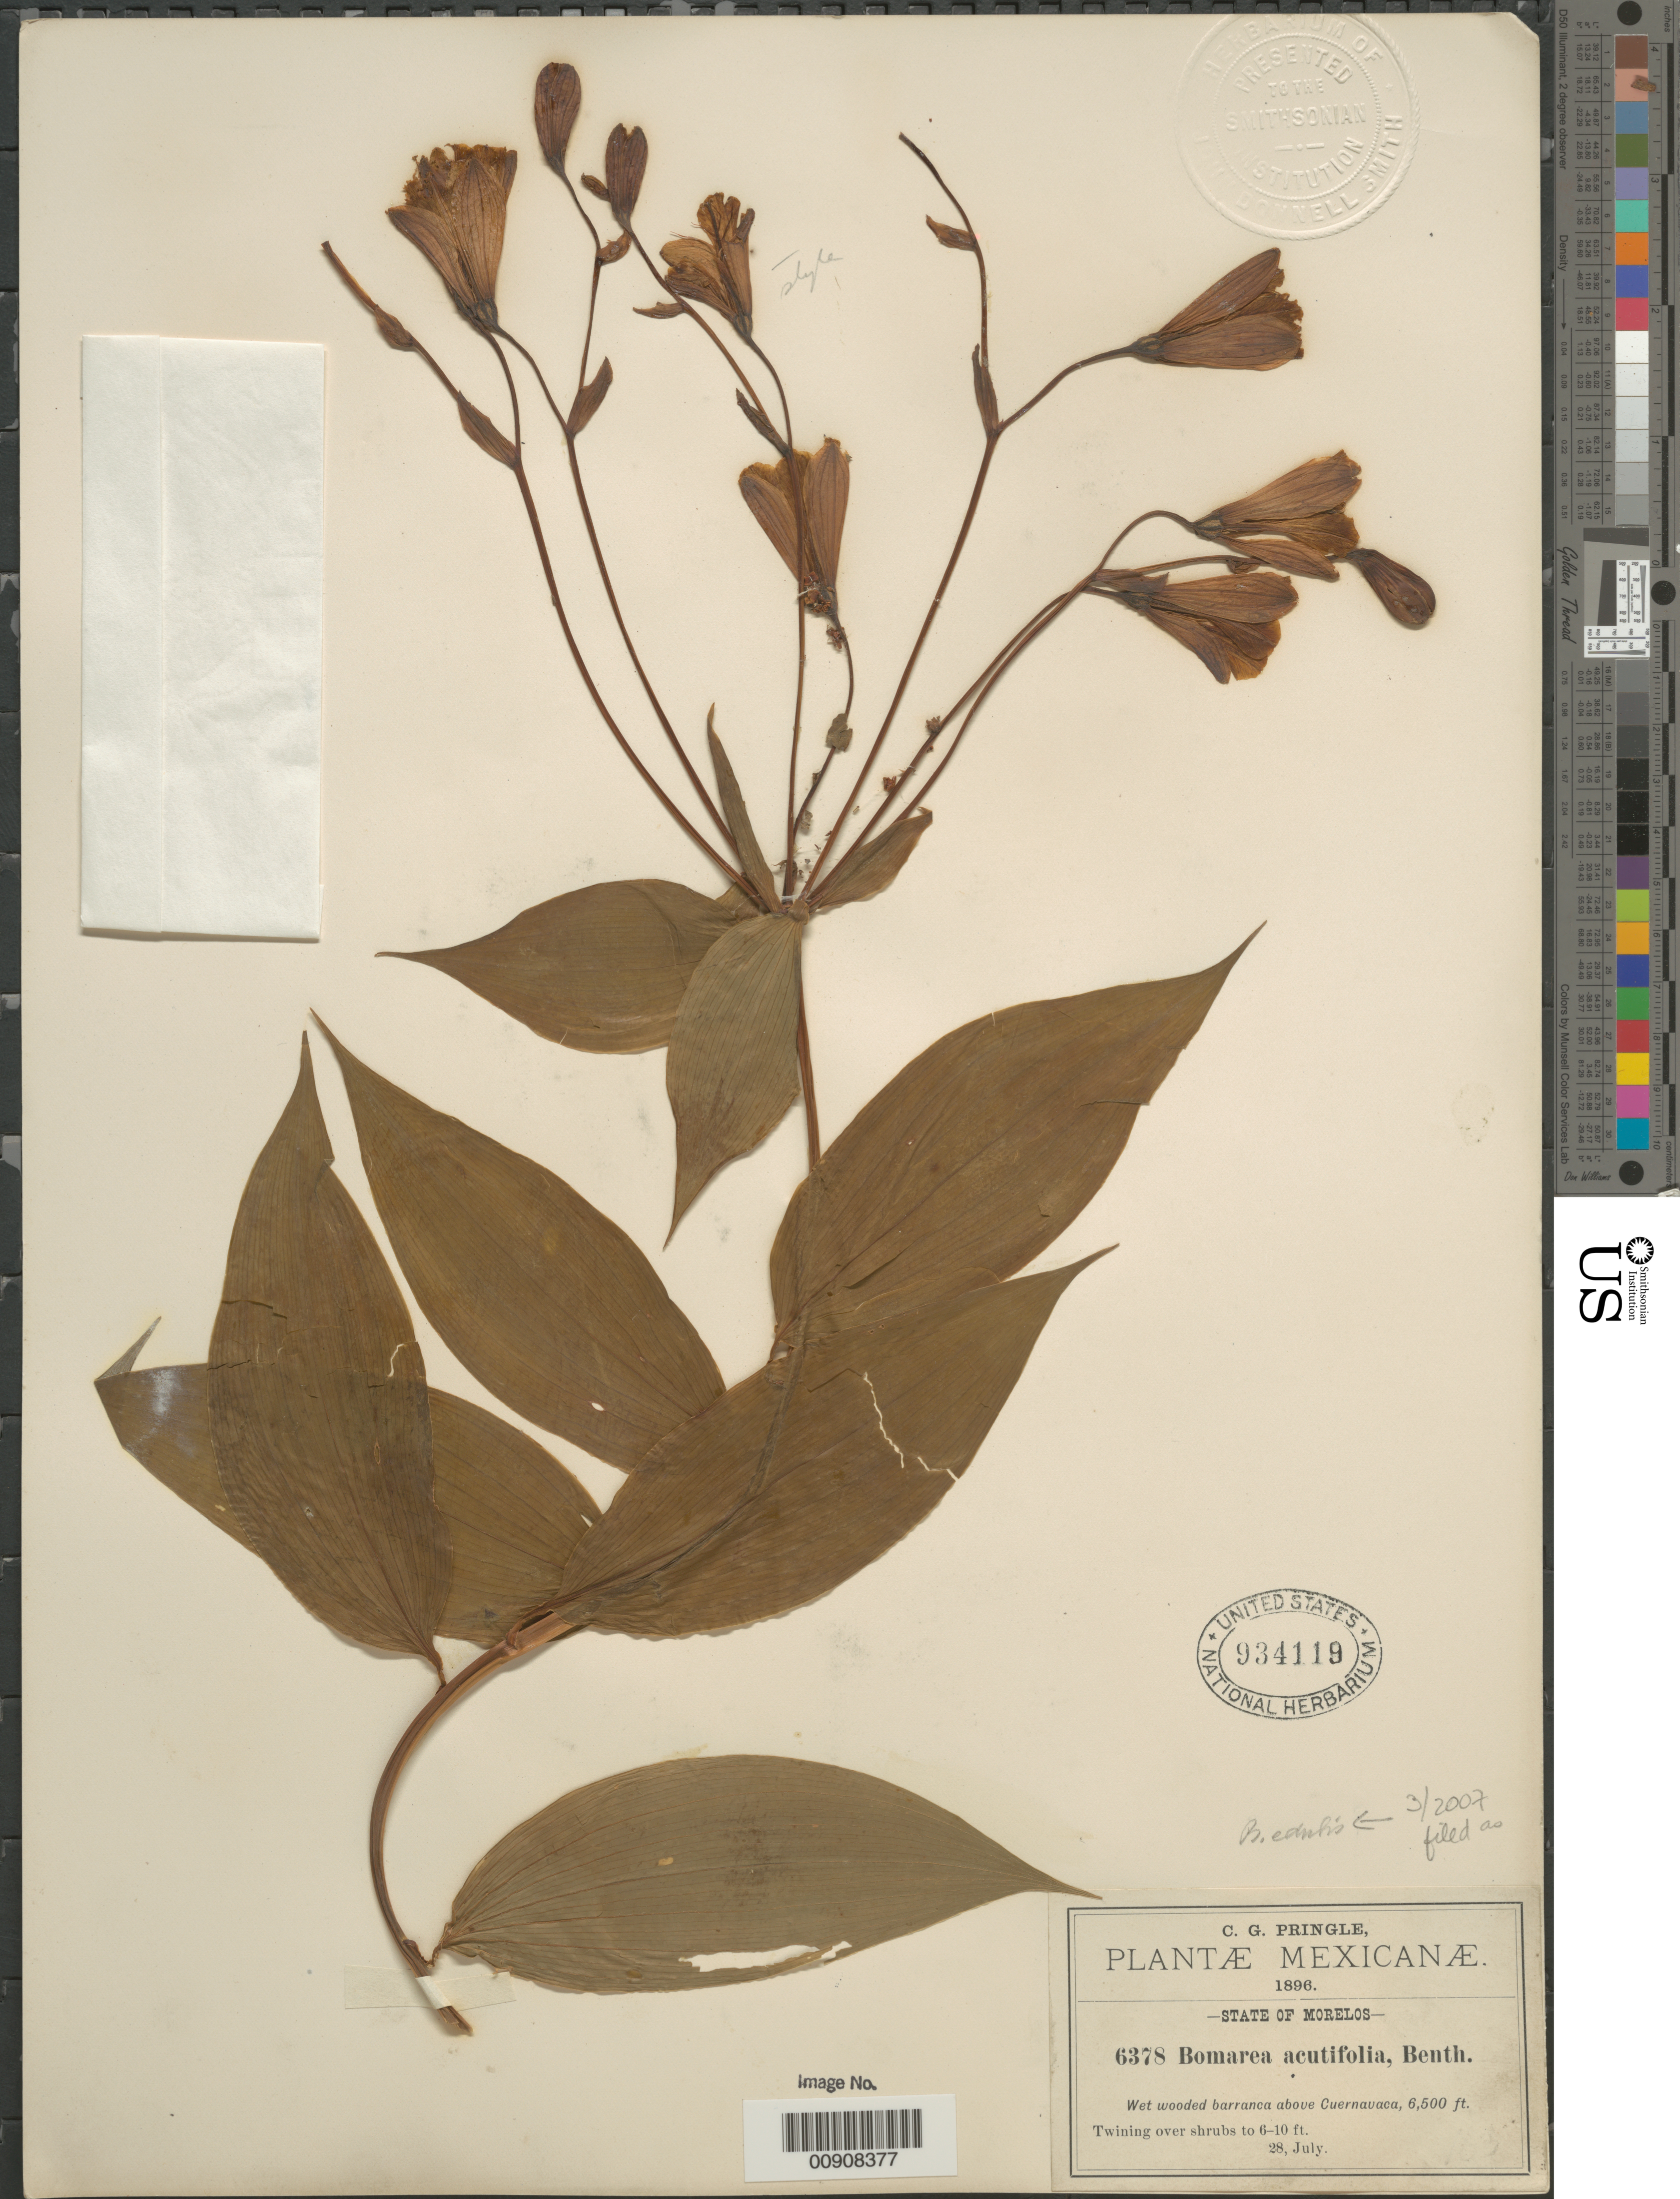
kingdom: Plantae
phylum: Tracheophyta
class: Liliopsida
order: Liliales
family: Alstroemeriaceae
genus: Bomarea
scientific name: Bomarea edulis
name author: (Tussac) Herb.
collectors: C. G. Pringle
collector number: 6378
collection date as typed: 28 Jul 1896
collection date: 1896-07-28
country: Mexico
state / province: Morelos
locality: Wet wooded barranca above Cuernavaca, State of Morelos.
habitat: Twining over shrubs. Wet wooded barranca.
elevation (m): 1981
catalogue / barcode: US 934119